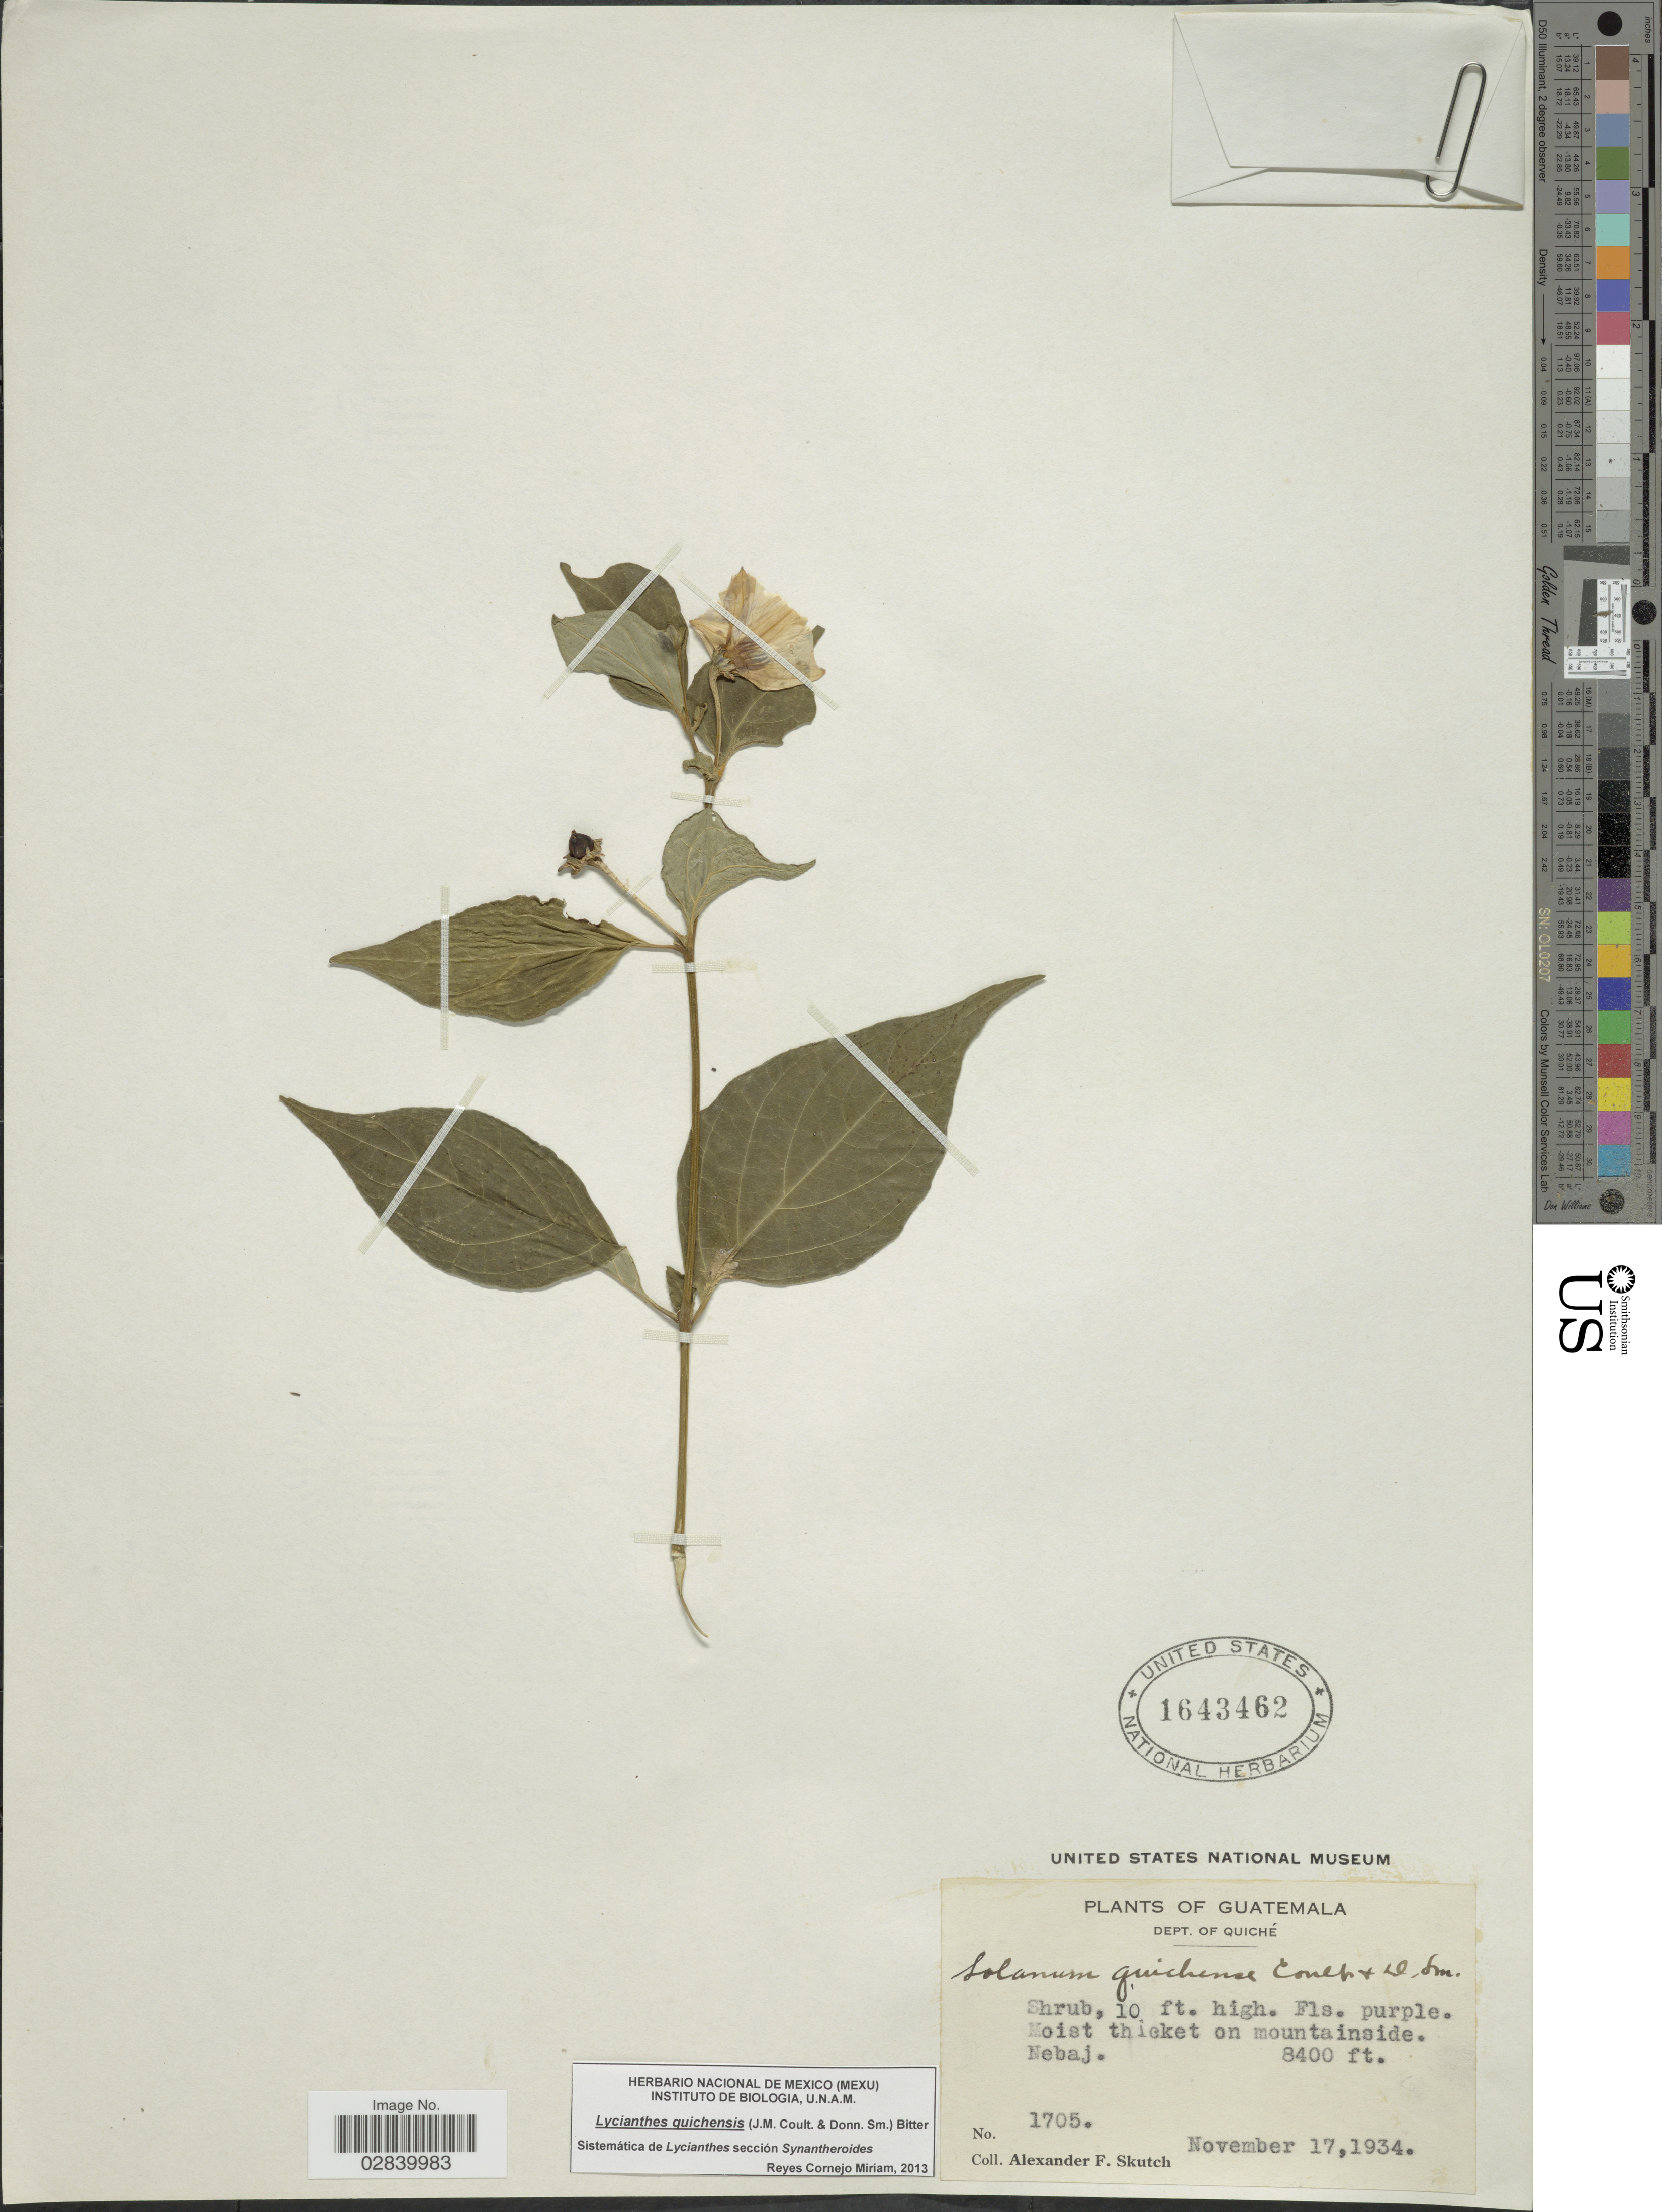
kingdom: Plantae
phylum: Tracheophyta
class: Magnoliopsida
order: Solanales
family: Solanaceae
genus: Lycianthes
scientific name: Lycianthes quichensis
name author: (J.M. Coult. & Donn. Sm.) Bitter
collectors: A. F. Skutch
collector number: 1705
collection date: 1934-11-17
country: Guatemala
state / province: El Quiché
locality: Dept. of Quiché. Nebaj.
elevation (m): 2560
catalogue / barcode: US 1643462